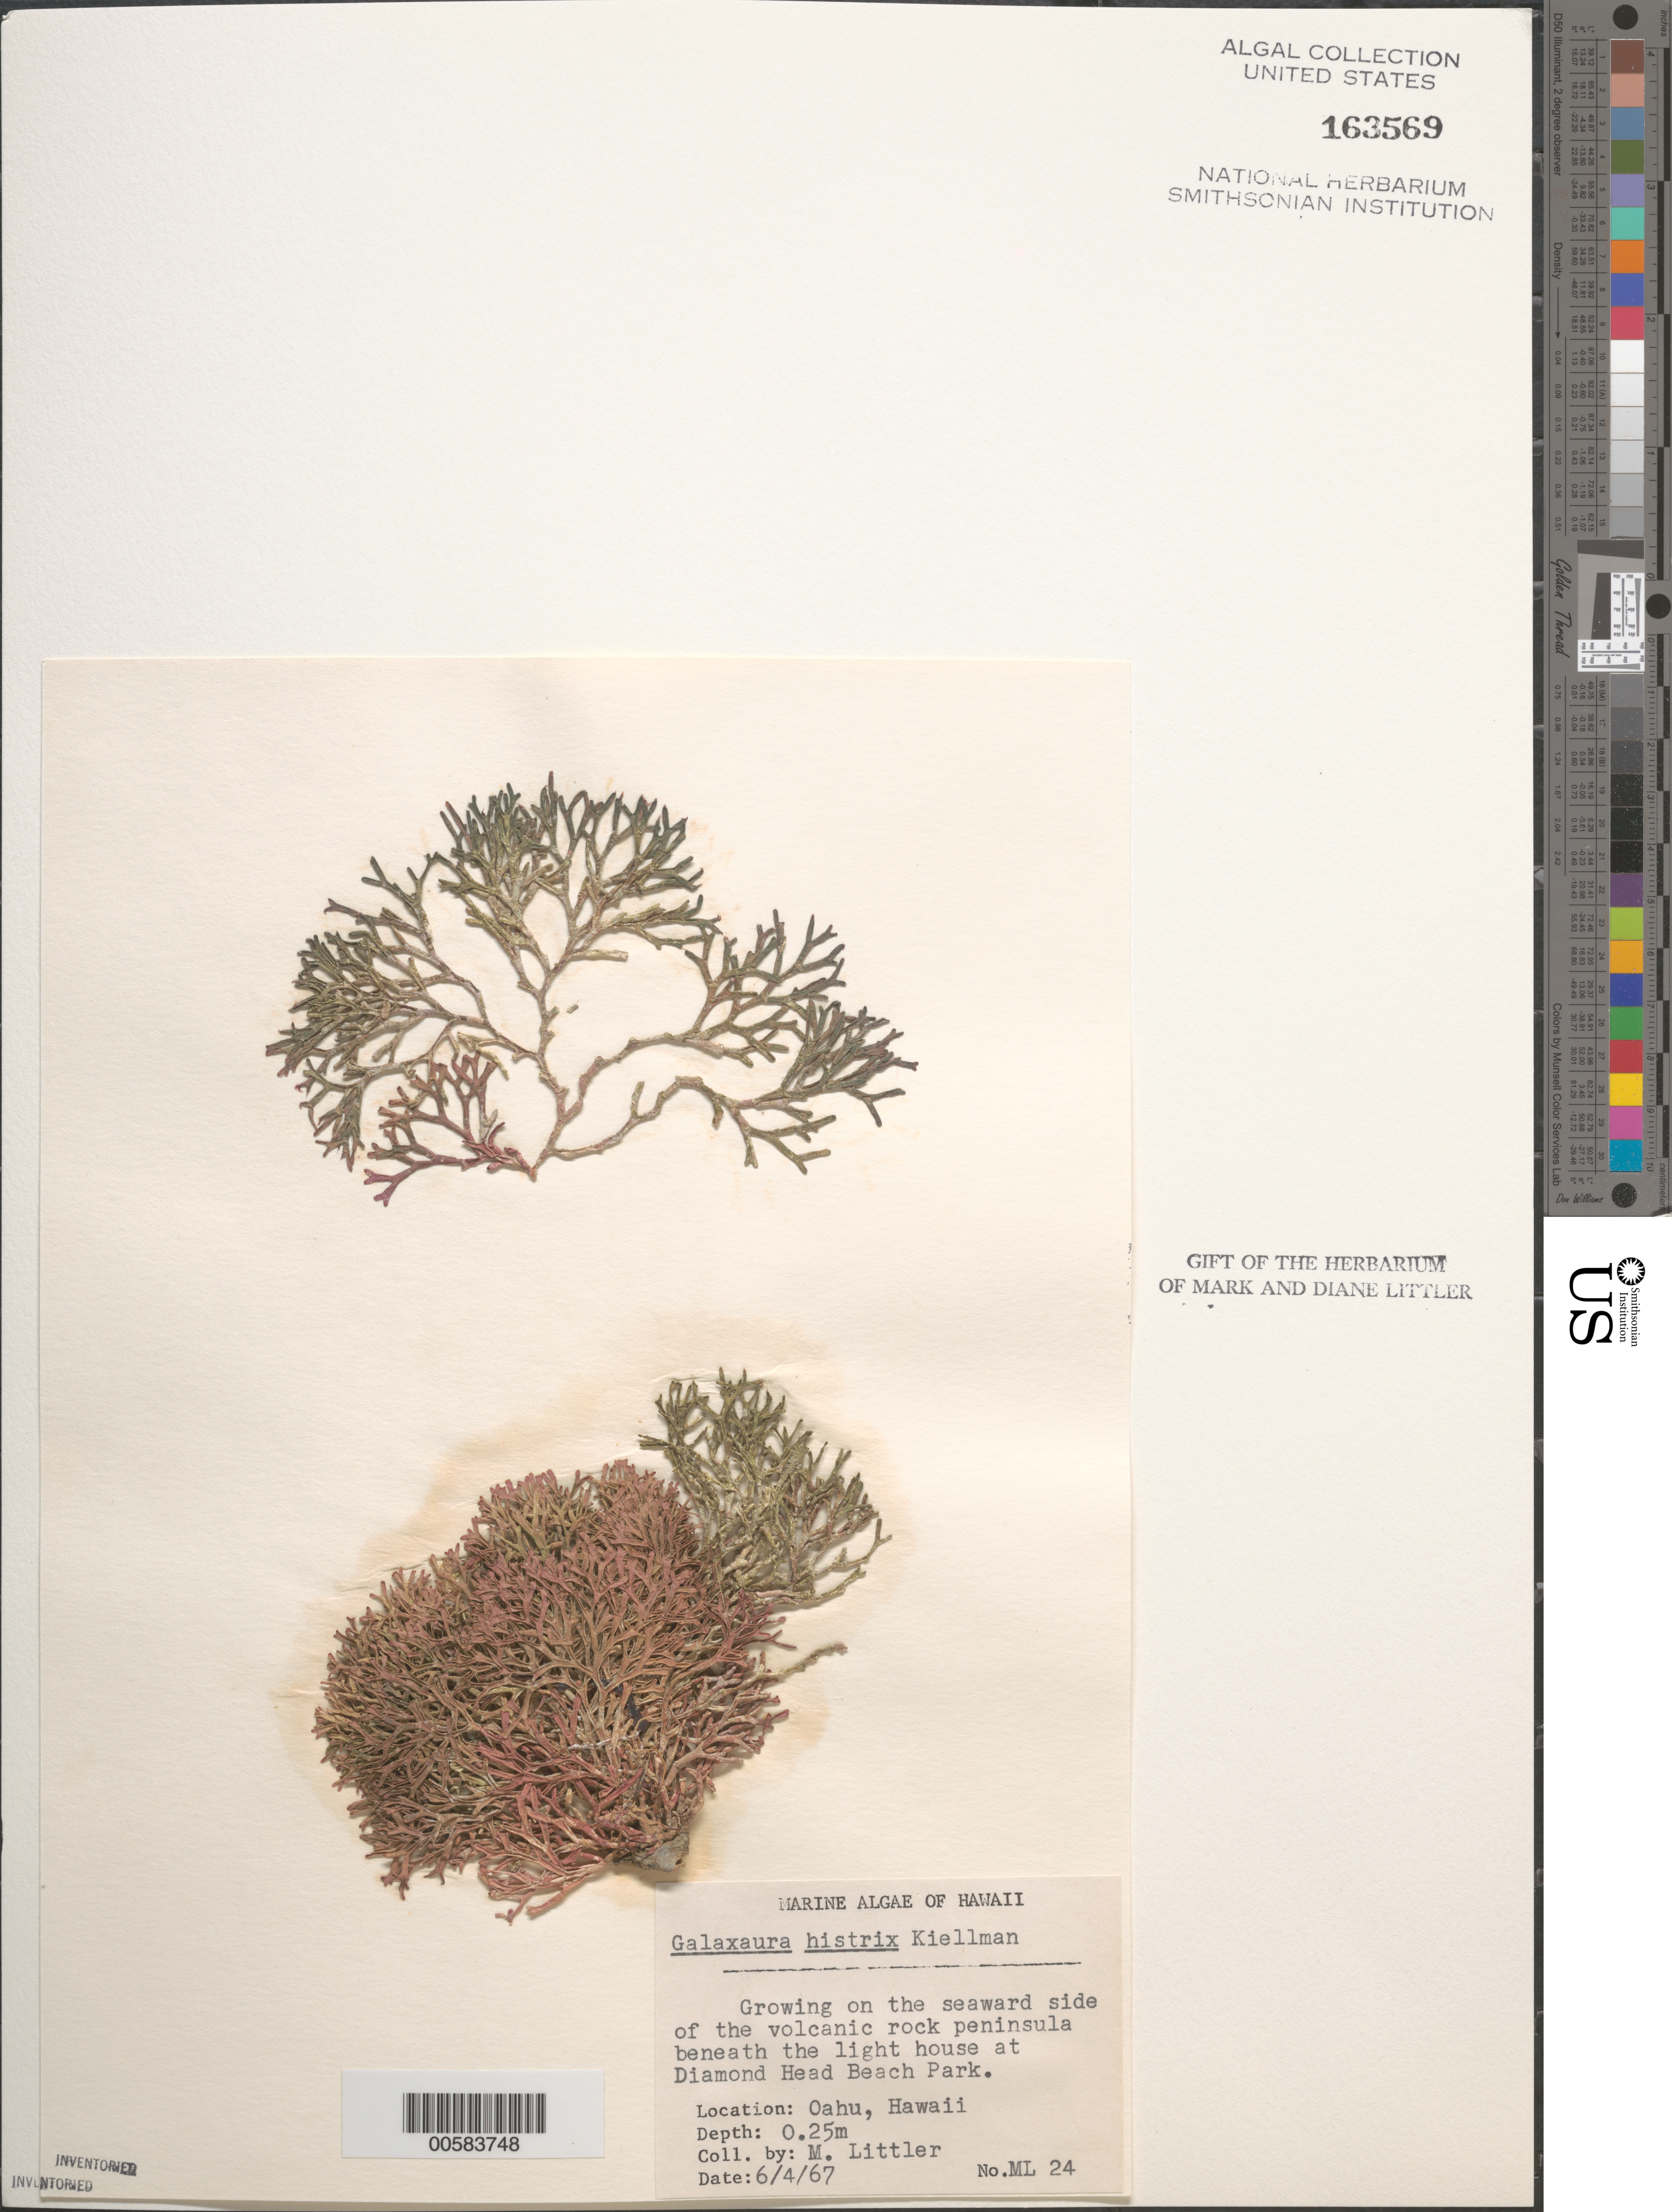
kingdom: Plantae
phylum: Rhodophyta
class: Florideophyceae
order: Nemaliales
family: Galaxauraceae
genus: Dichotomaria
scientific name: Dichotomaria apiculata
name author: (Kjellm.) A. Kurihara & Masuda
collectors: M. M. Littler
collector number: ML 24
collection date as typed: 04 Jun 1967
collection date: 1967-06-04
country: United States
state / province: Hawaii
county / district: Honolulu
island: Oahu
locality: Diamond Head Beach Park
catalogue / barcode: US 163569